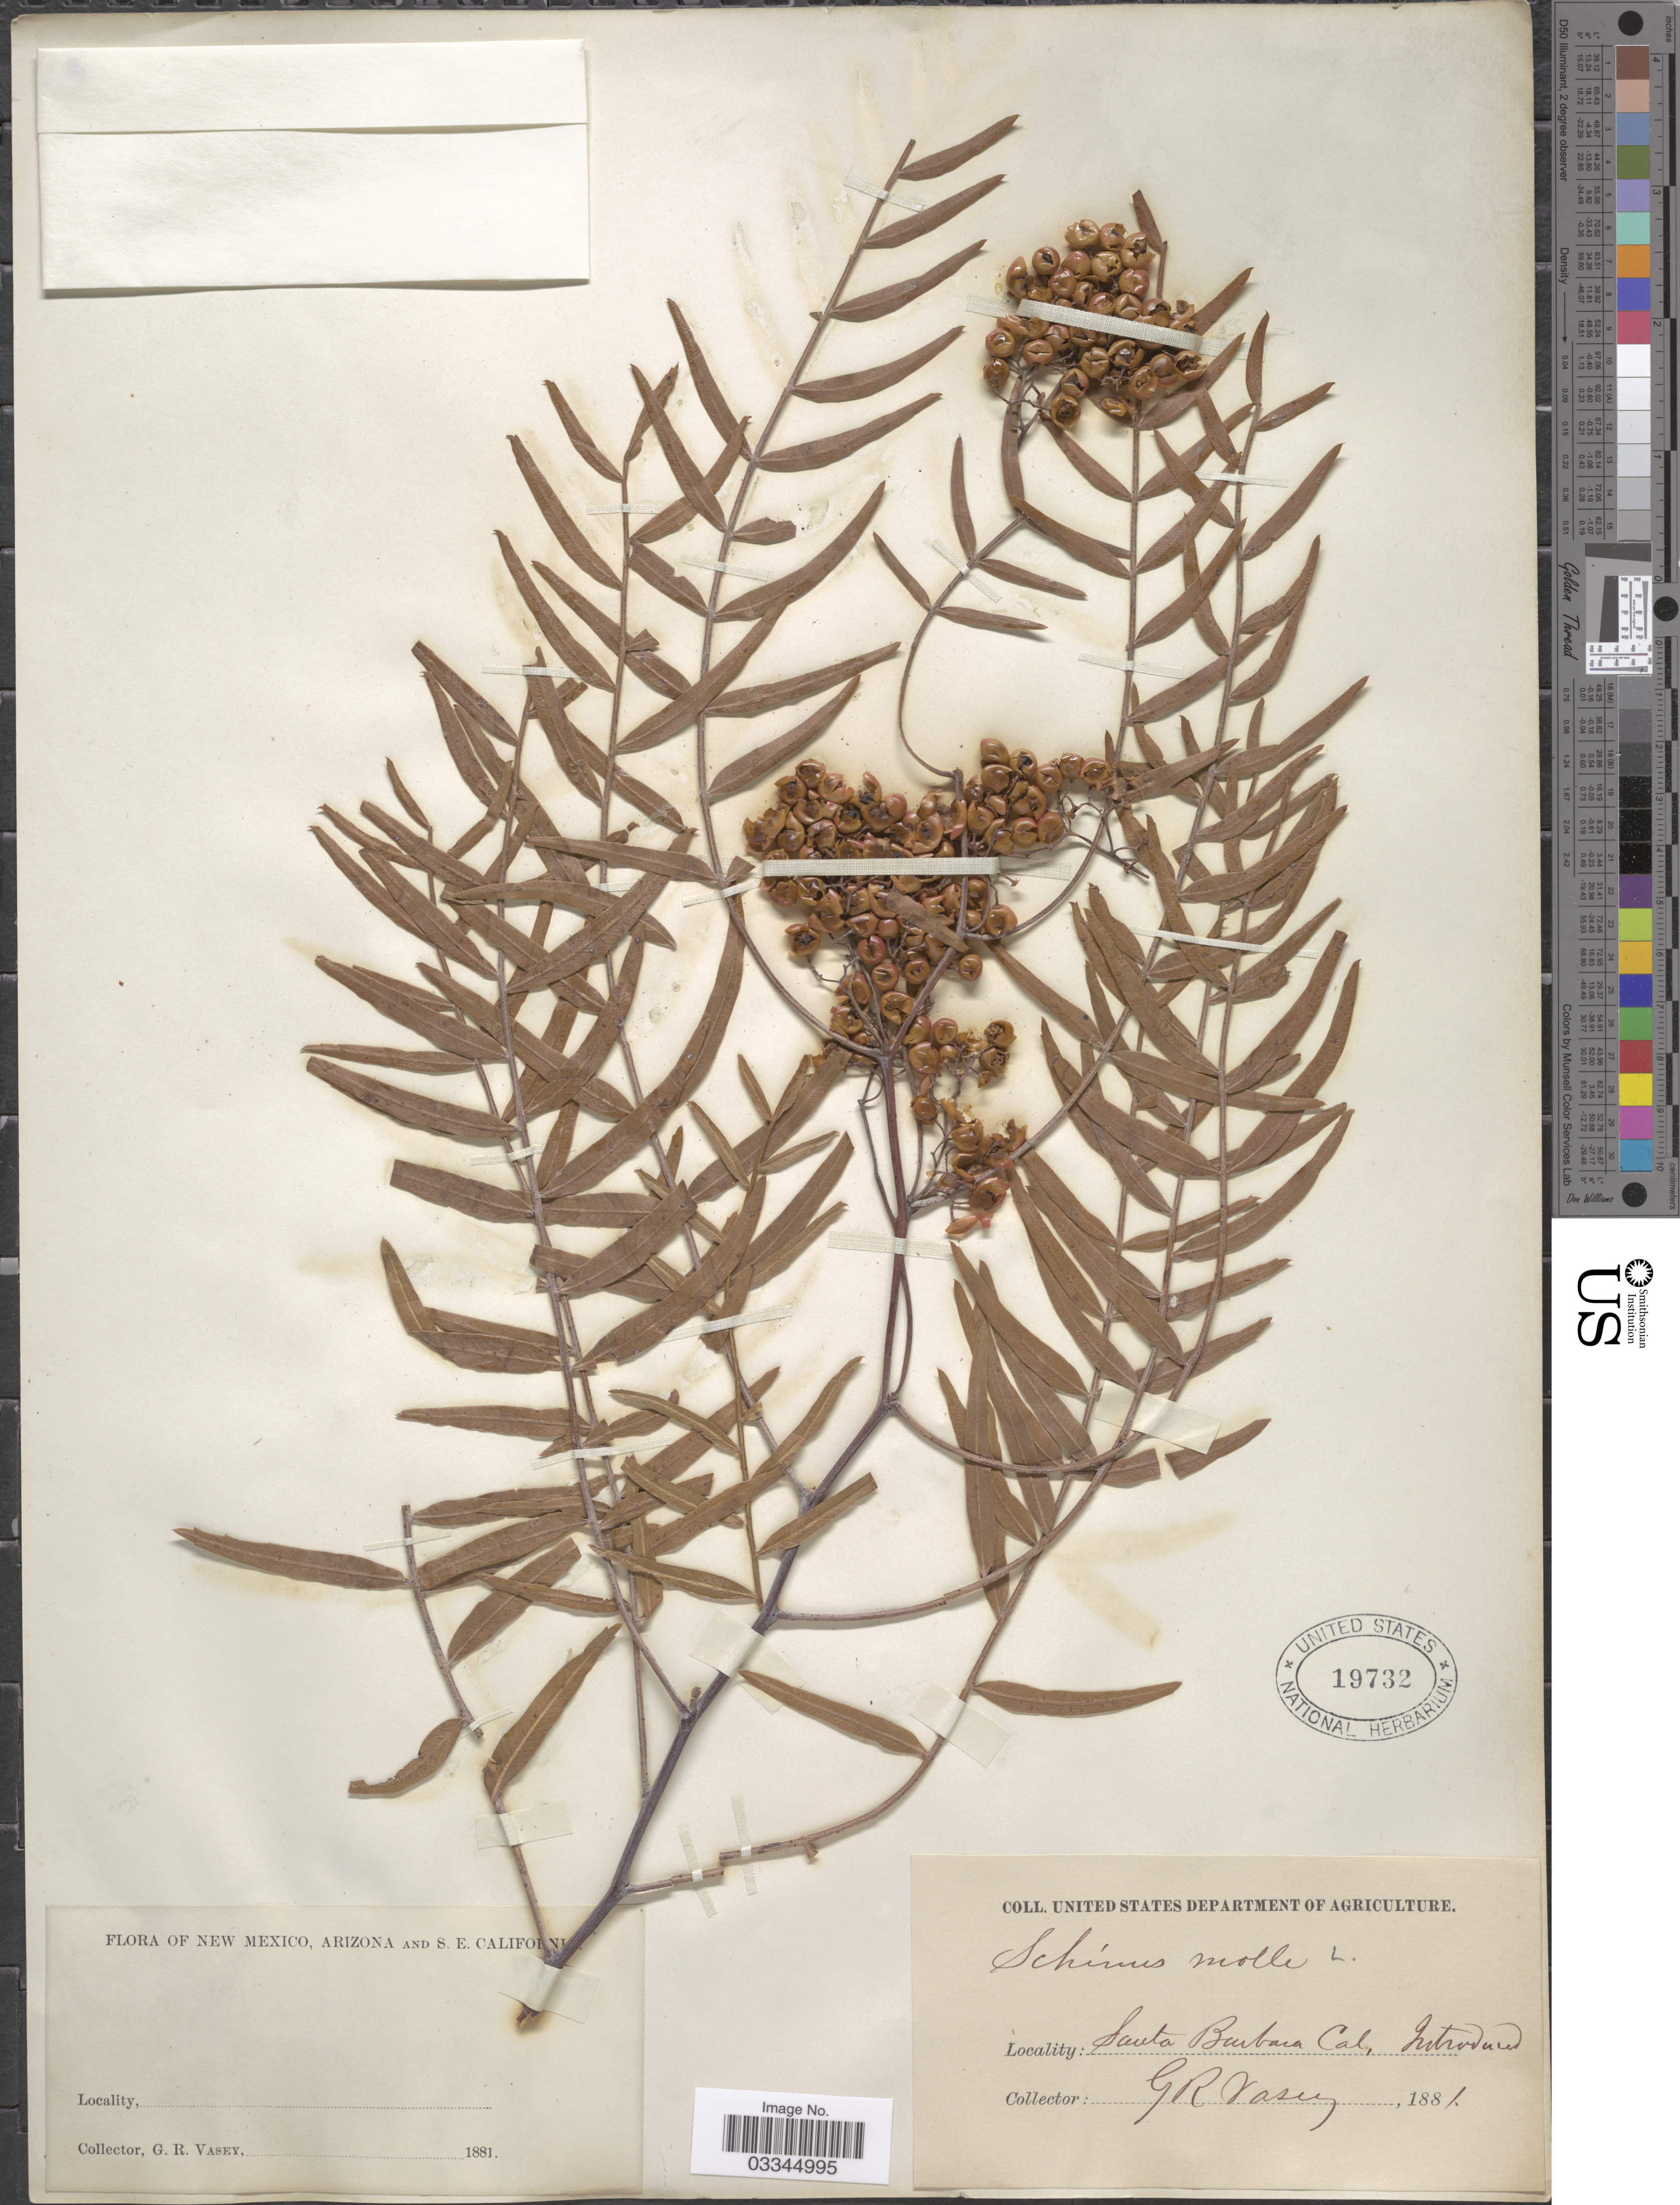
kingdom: Plantae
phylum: Tracheophyta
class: Magnoliopsida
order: Sapindales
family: Anacardiaceae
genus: Schinus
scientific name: Schinus areira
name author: L.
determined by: Mitchell, John D.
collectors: G. R. Vasey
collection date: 1881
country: United States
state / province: California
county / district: Santa Barbara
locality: Santa Barbara Cal. S. E. California.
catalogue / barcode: US 19732